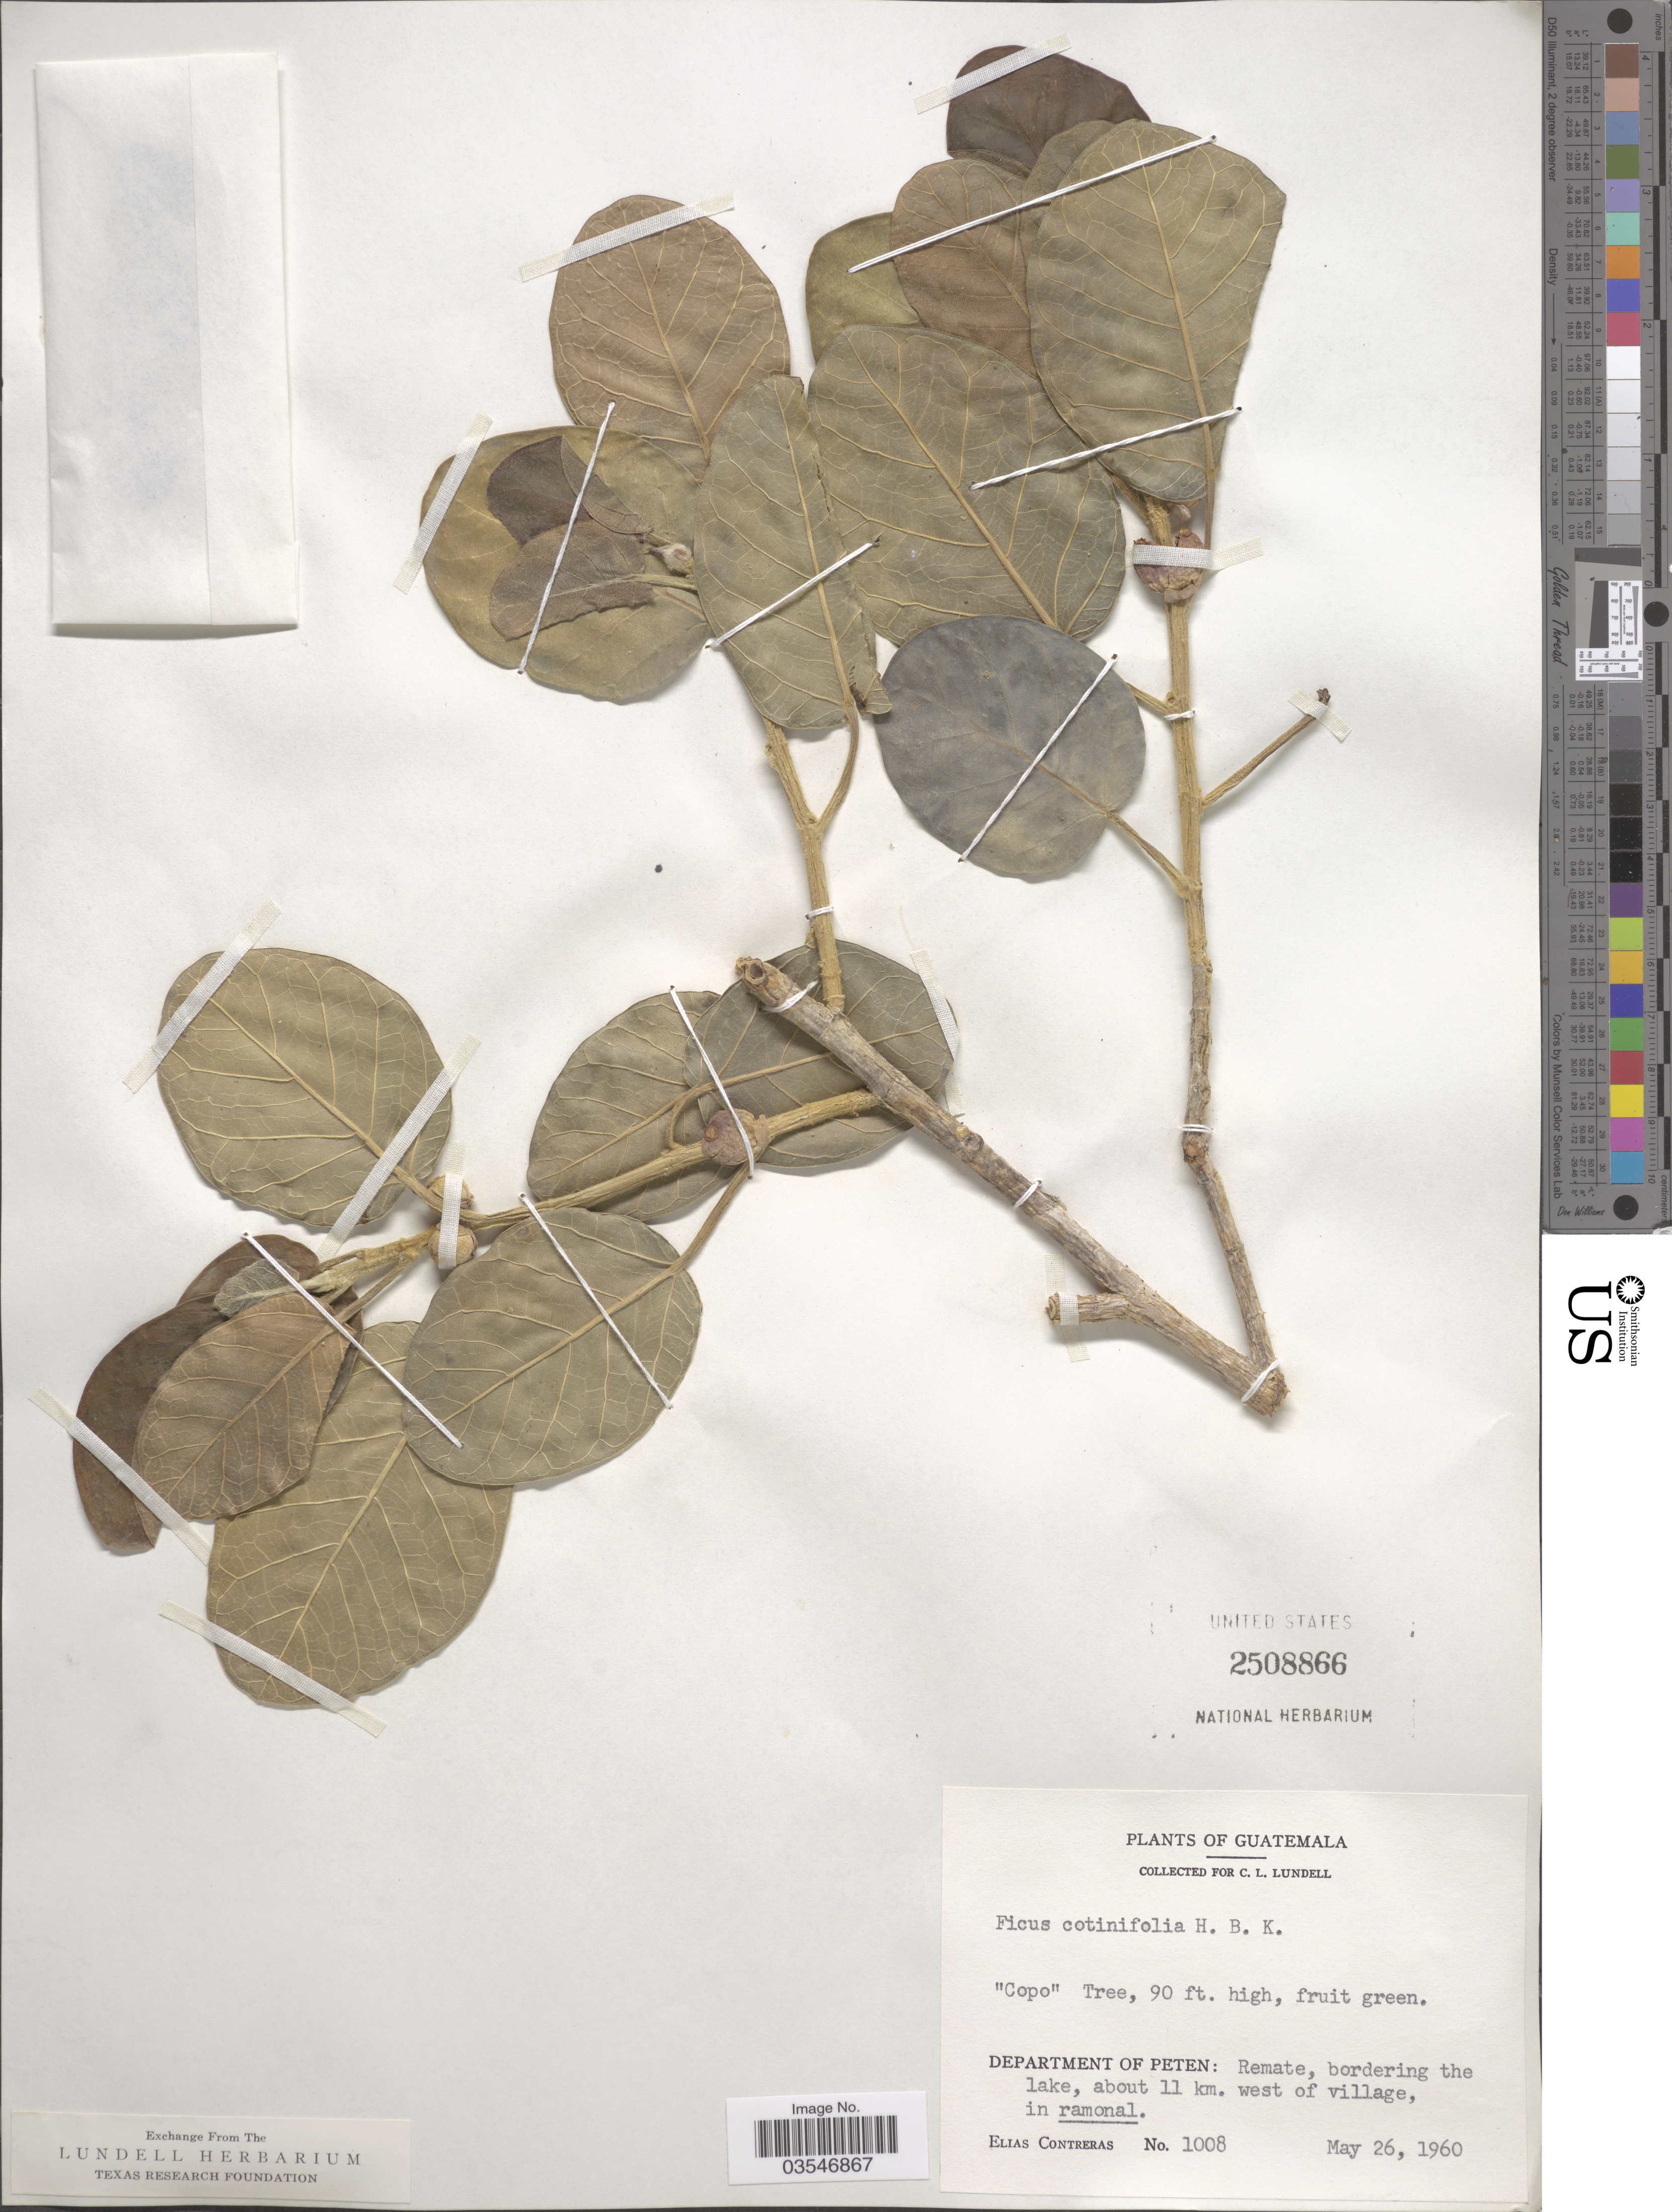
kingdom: Plantae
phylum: Tracheophyta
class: Magnoliopsida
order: Rosales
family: Moraceae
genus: Ficus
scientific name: Ficus cotinifolia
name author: Kunth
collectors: E. Contreras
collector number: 1008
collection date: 1960-05-26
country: Guatemala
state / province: El Peten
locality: Department of Peten: Remate, bordering the lake, about 11 km. west of village.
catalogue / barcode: US 2508866